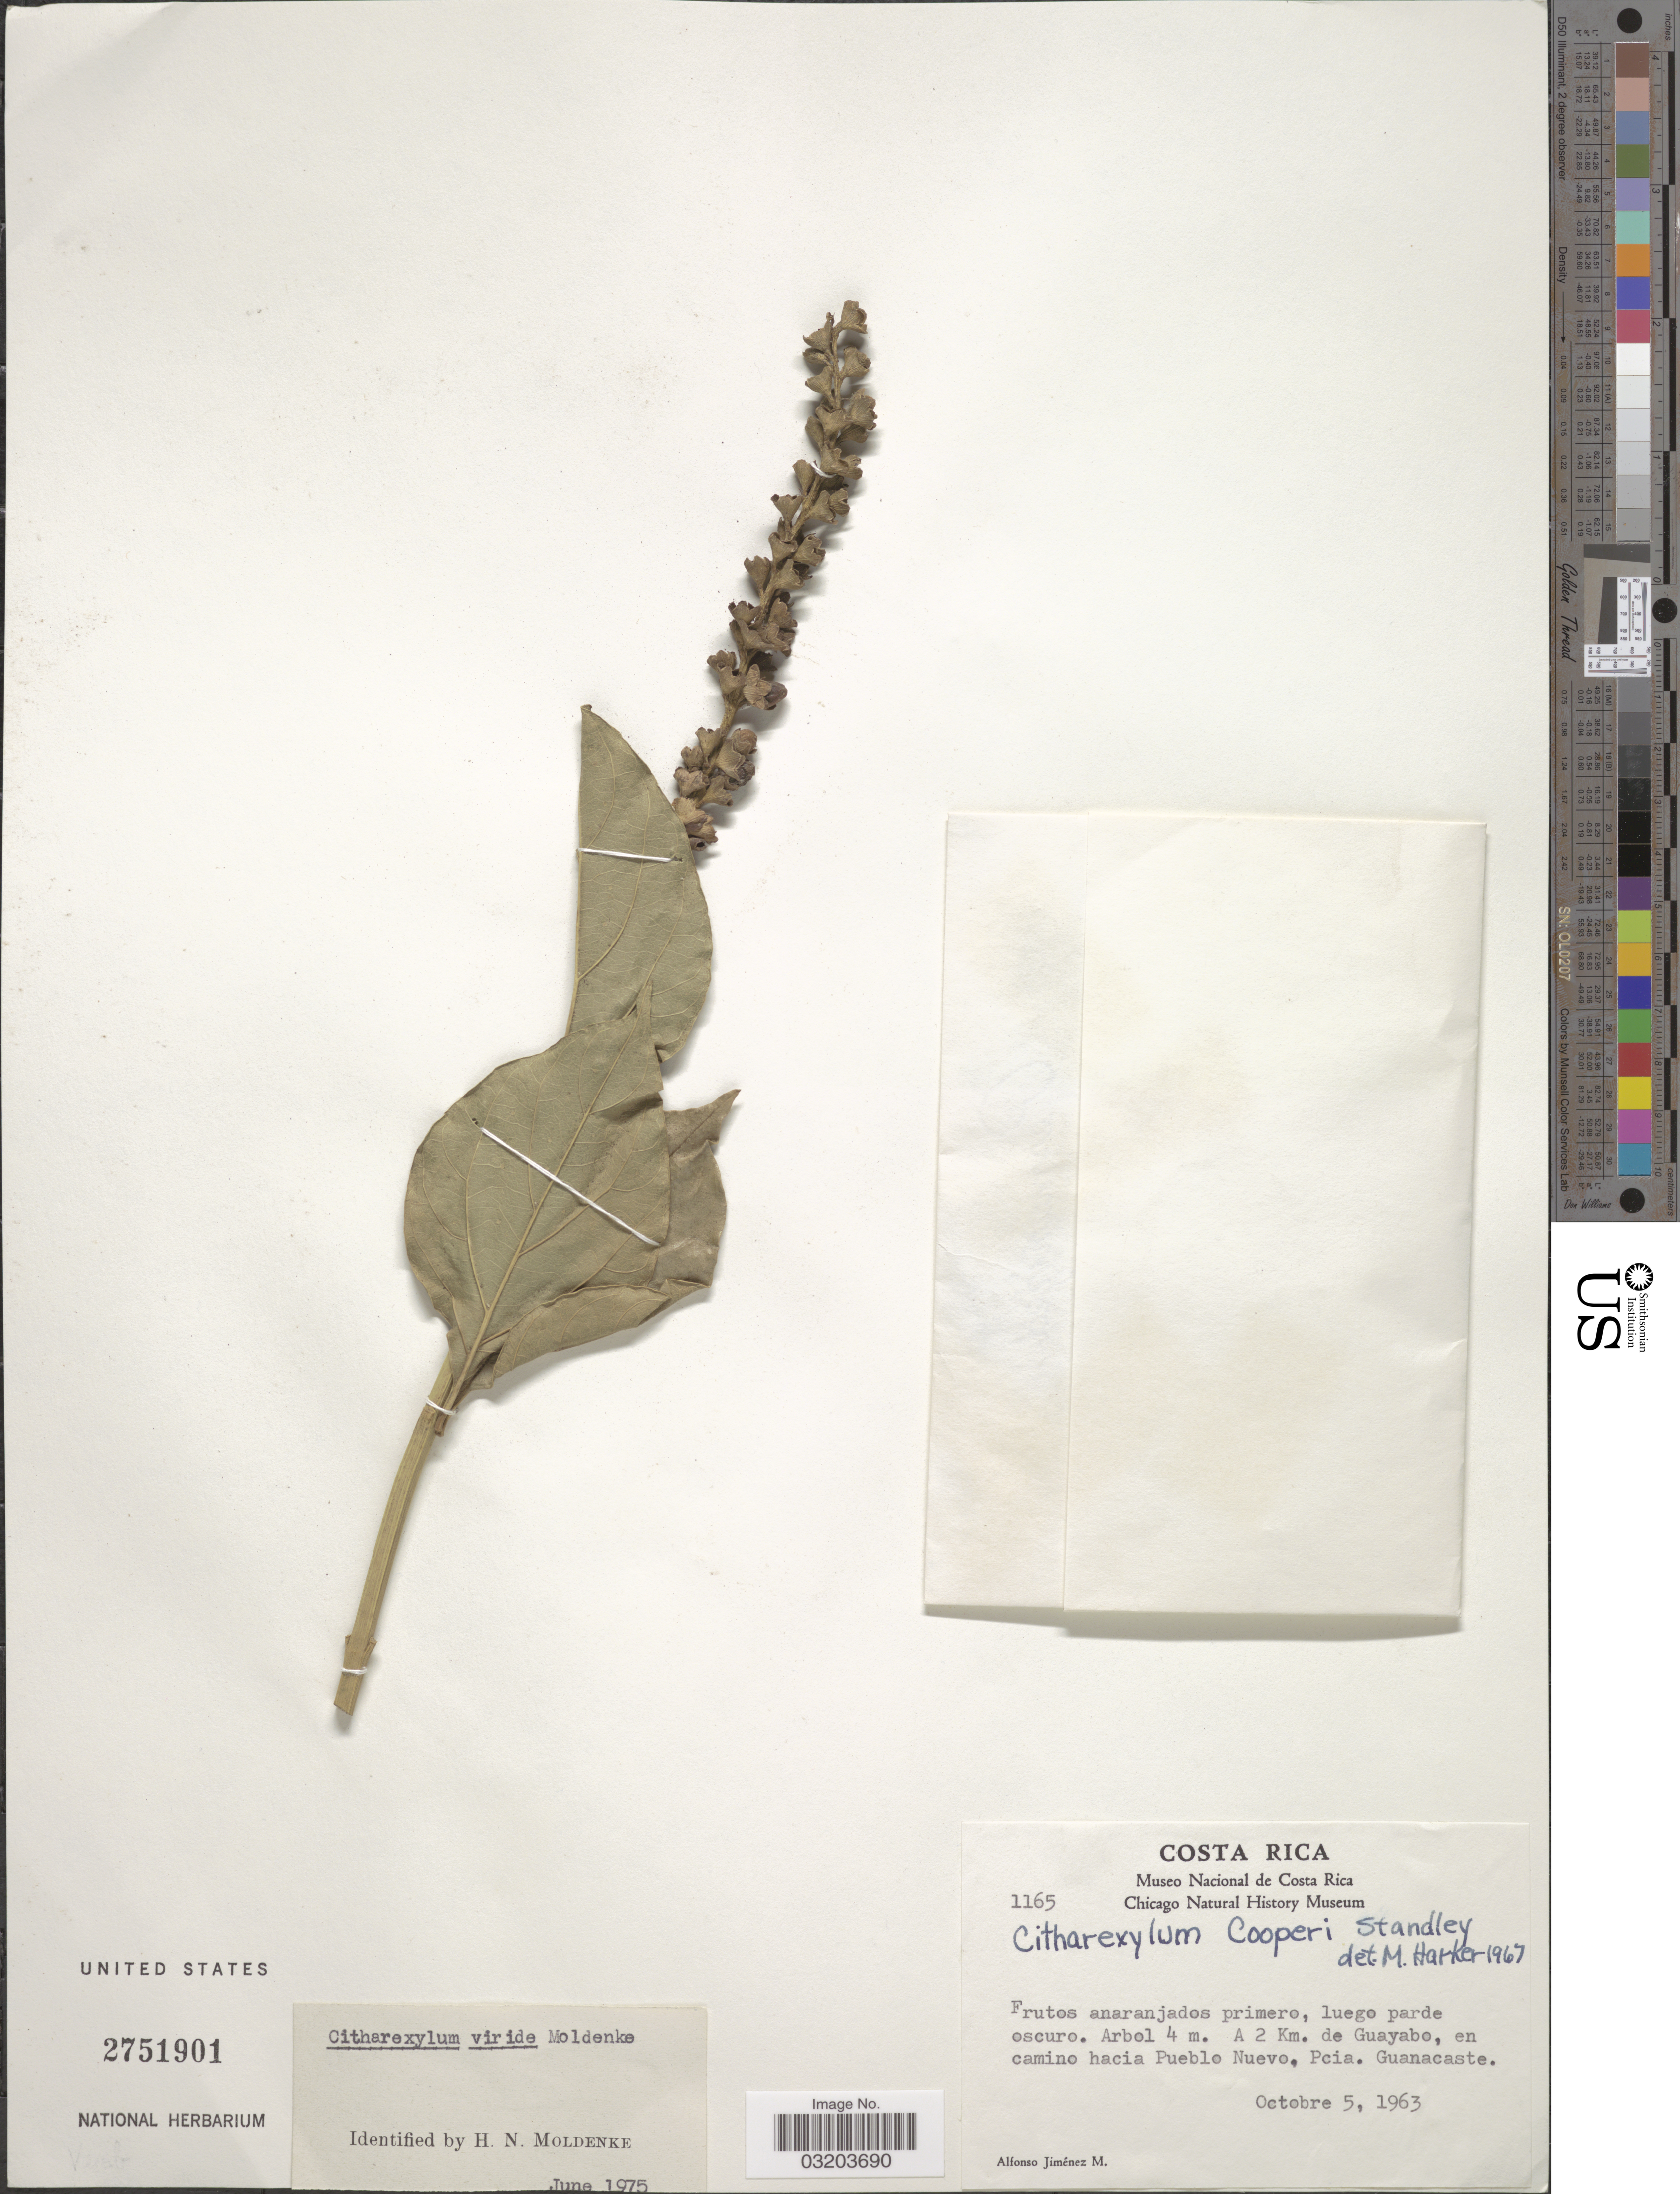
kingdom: Plantae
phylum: Tracheophyta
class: Magnoliopsida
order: Lamiales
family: Verbenaceae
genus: Citharexylum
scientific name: Citharexylum viride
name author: Moldenke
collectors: A. Jimenez M.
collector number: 1165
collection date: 1963-10-05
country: Costa Rica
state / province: Guanacaste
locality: A 2 Km. de Guayabo, en camino hacia Pueblo Nuevo, Pcia. Guanacaste.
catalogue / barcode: US 2751901